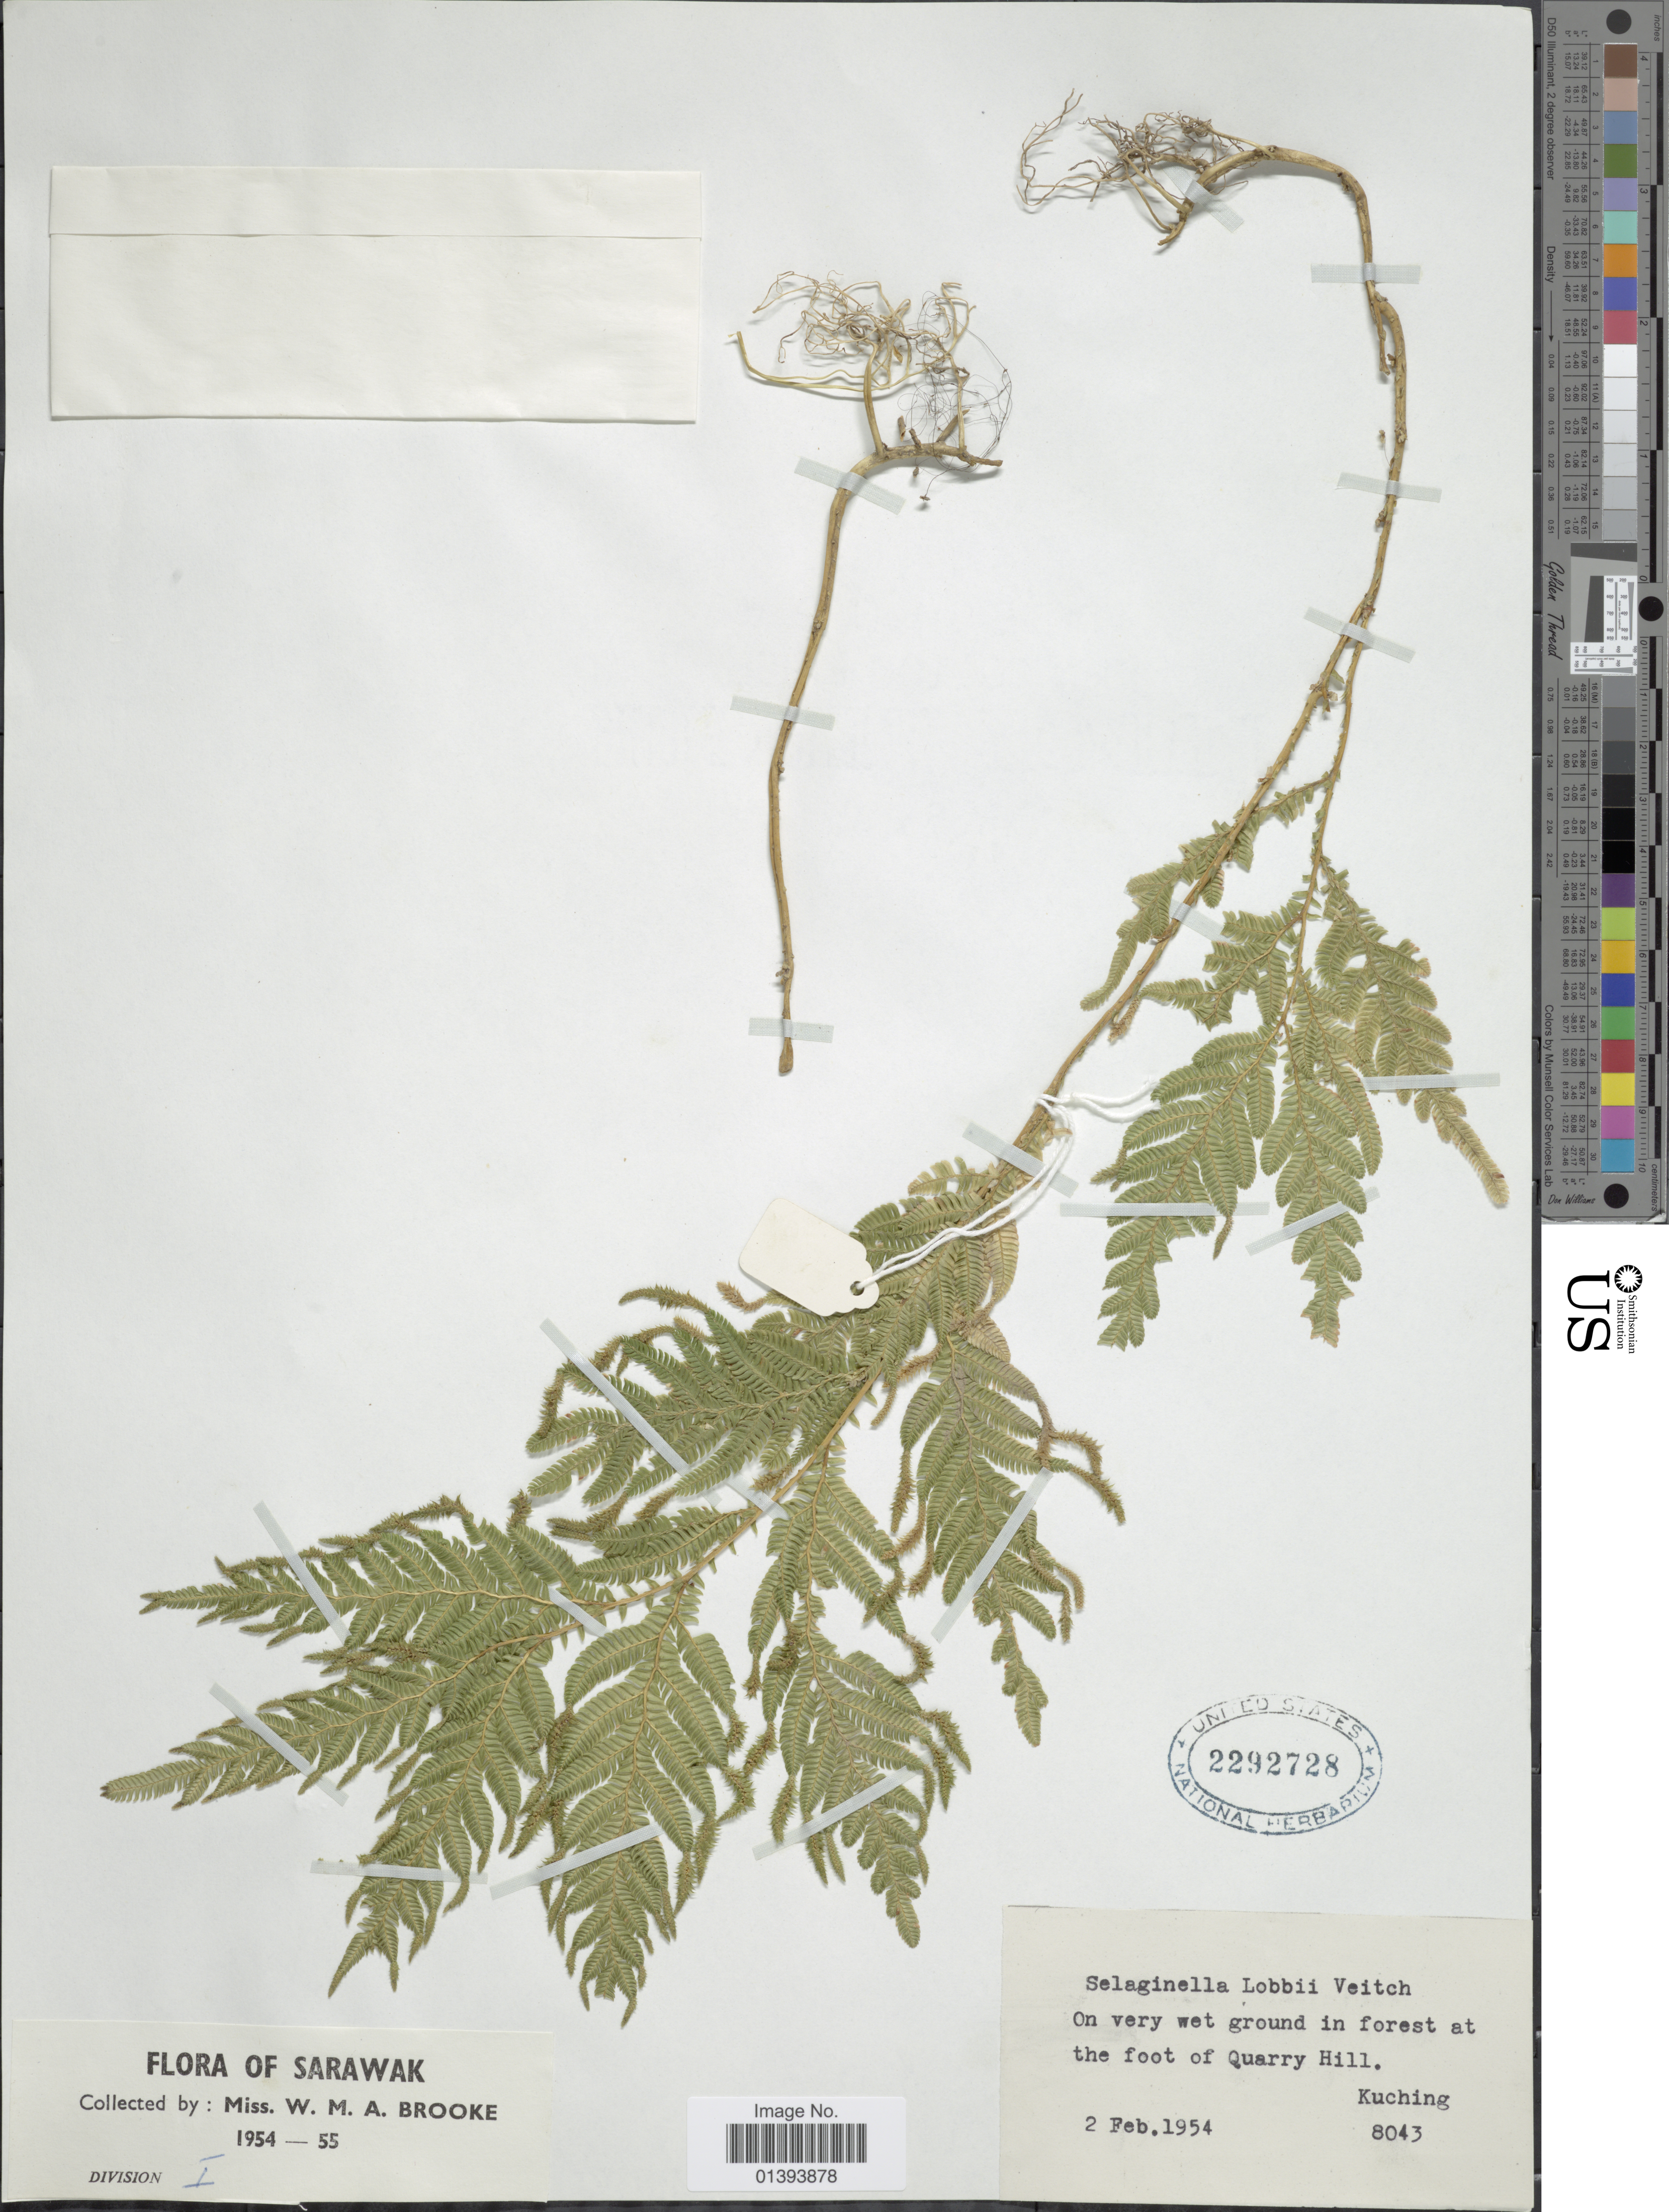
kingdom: Plantae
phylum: Tracheophyta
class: Lycopodiopsida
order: Selaginellales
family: Selaginellaceae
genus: Selaginella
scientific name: Selaginella lobbii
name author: J.H. Veitch ex A. Br.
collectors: W. Brooke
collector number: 8043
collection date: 1954-02-02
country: Malaysia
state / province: Sarawak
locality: On very wet ground in forest at the foot of Quarry Hill, Kuching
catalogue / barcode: US 2292728